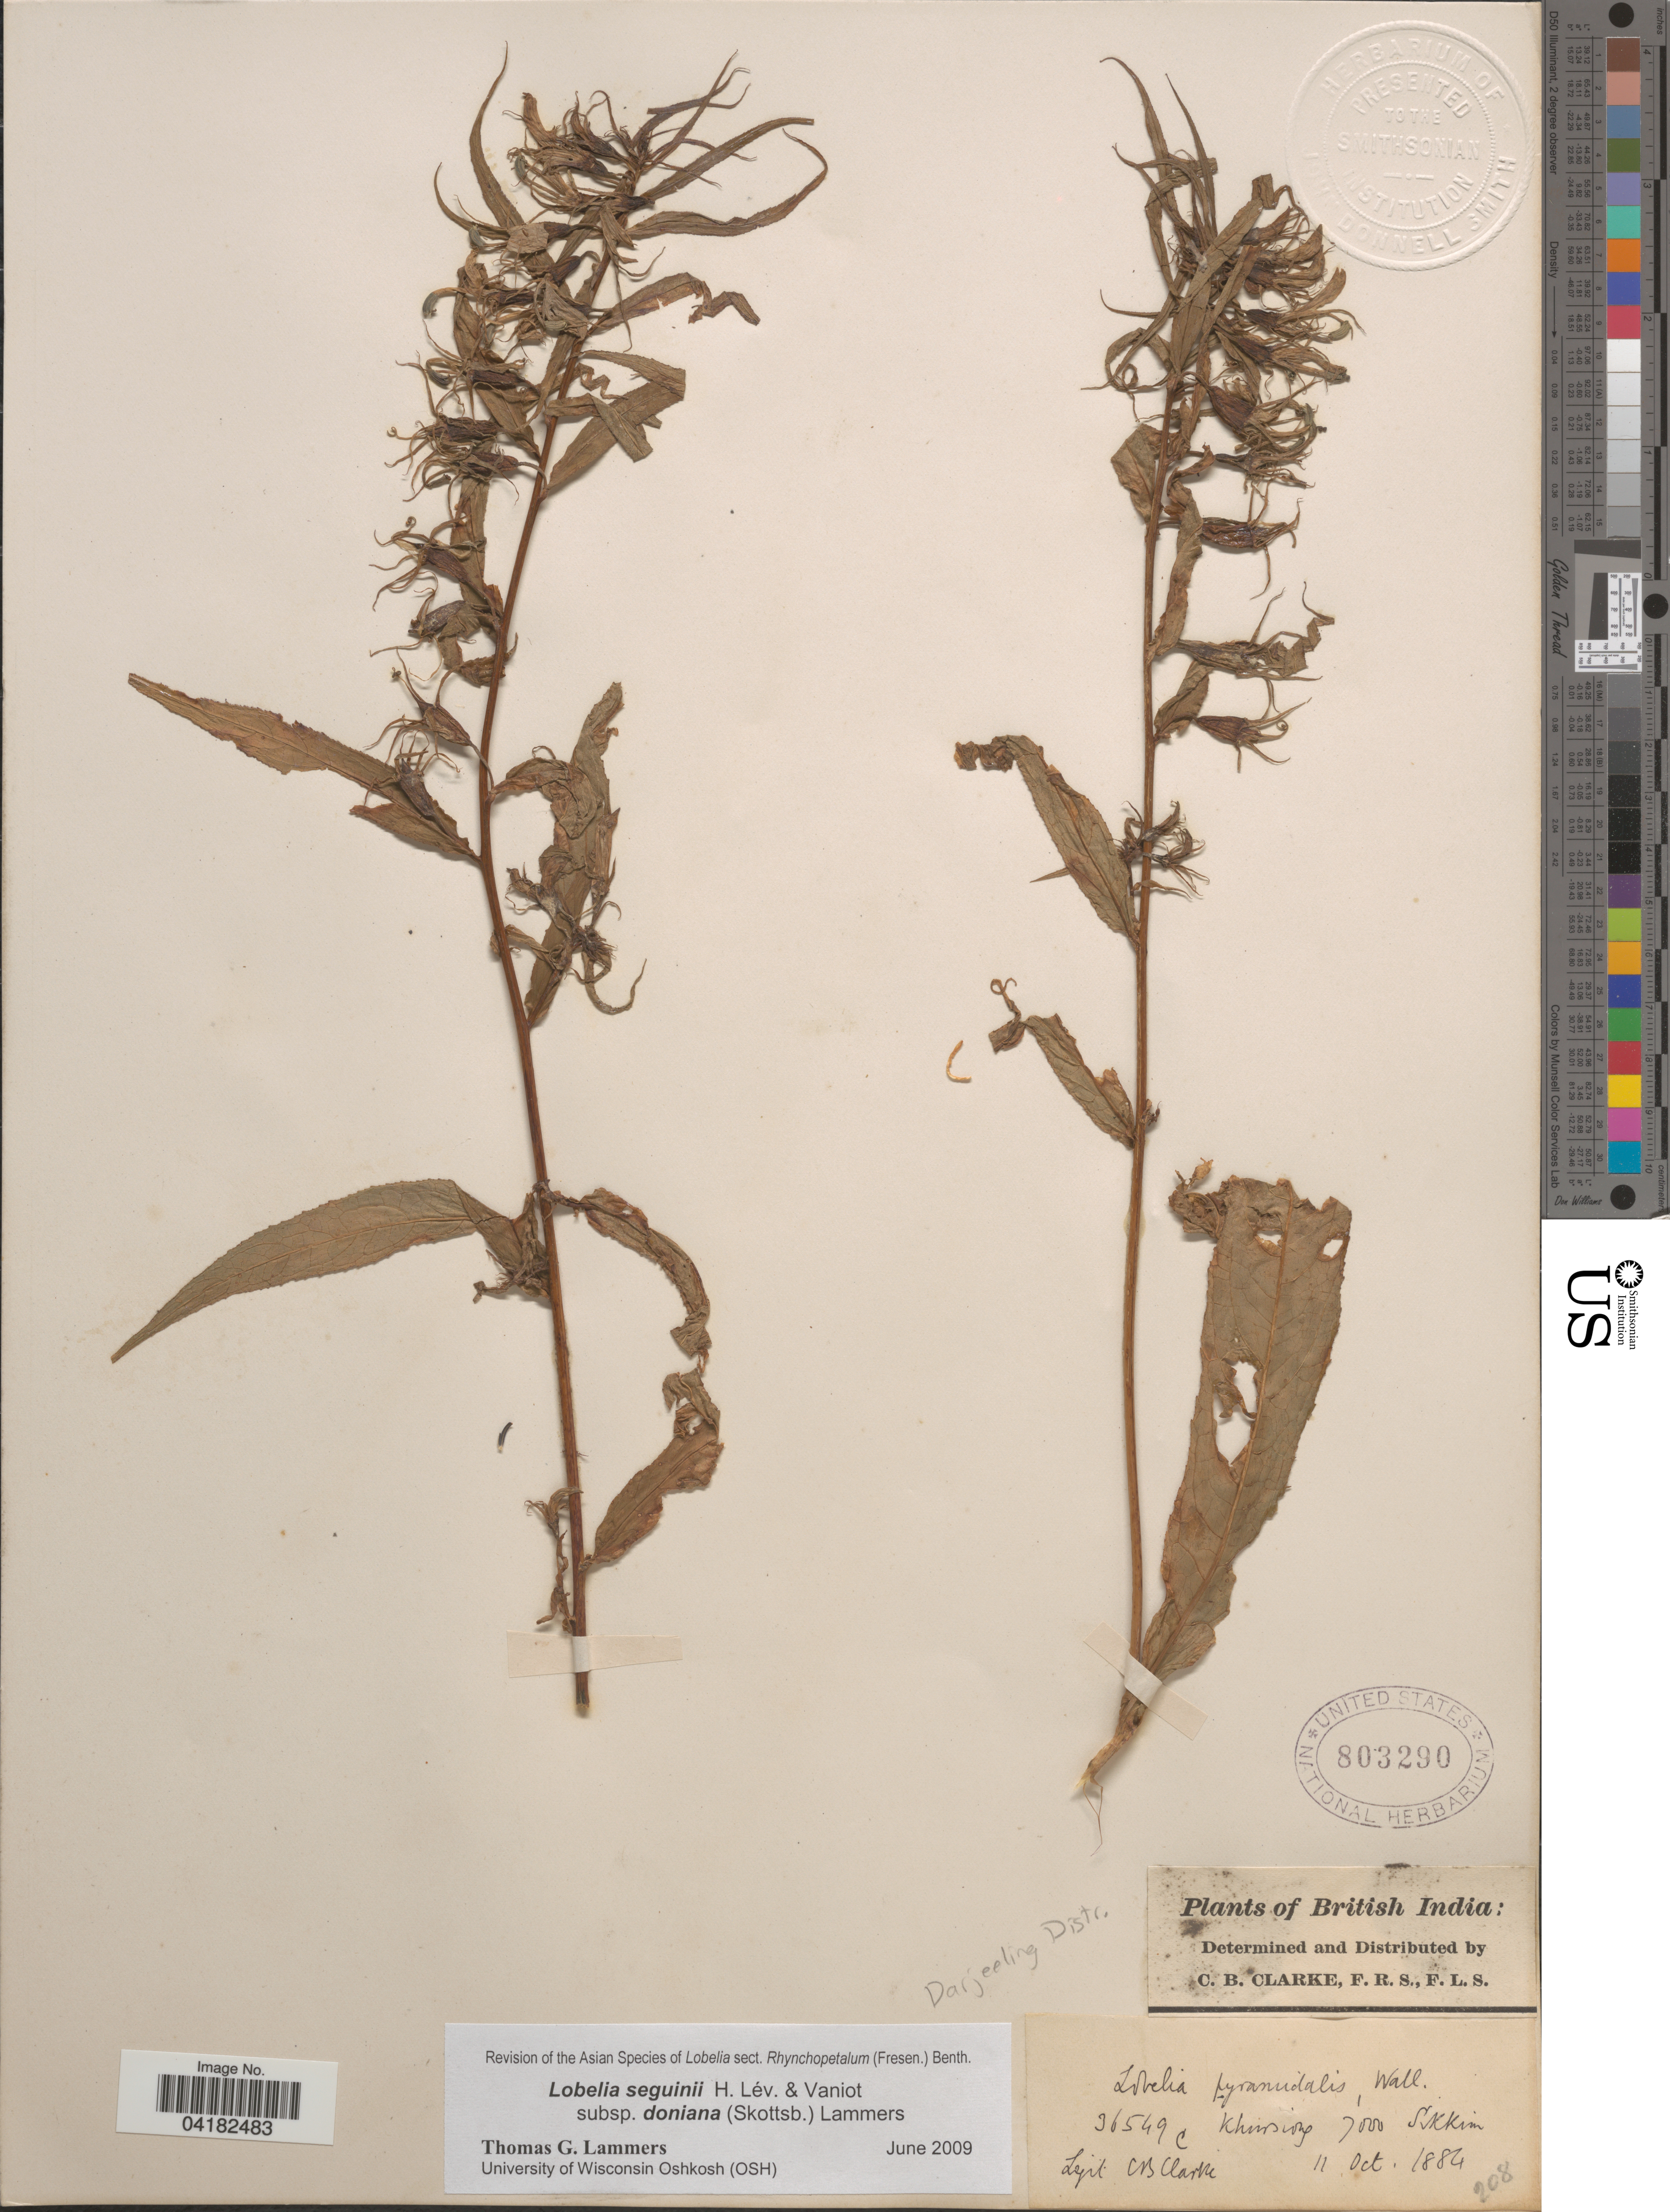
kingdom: Plantae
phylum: Tracheophyta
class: Magnoliopsida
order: Asterales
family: Campanulaceae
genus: Lobelia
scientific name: Lobelia seguinii subsp. doniana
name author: (Skottsb.) E. Wimm.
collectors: C. B. Clarke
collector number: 36549C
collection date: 1884-10-11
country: India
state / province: Sikkim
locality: Khursiong.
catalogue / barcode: US 803290